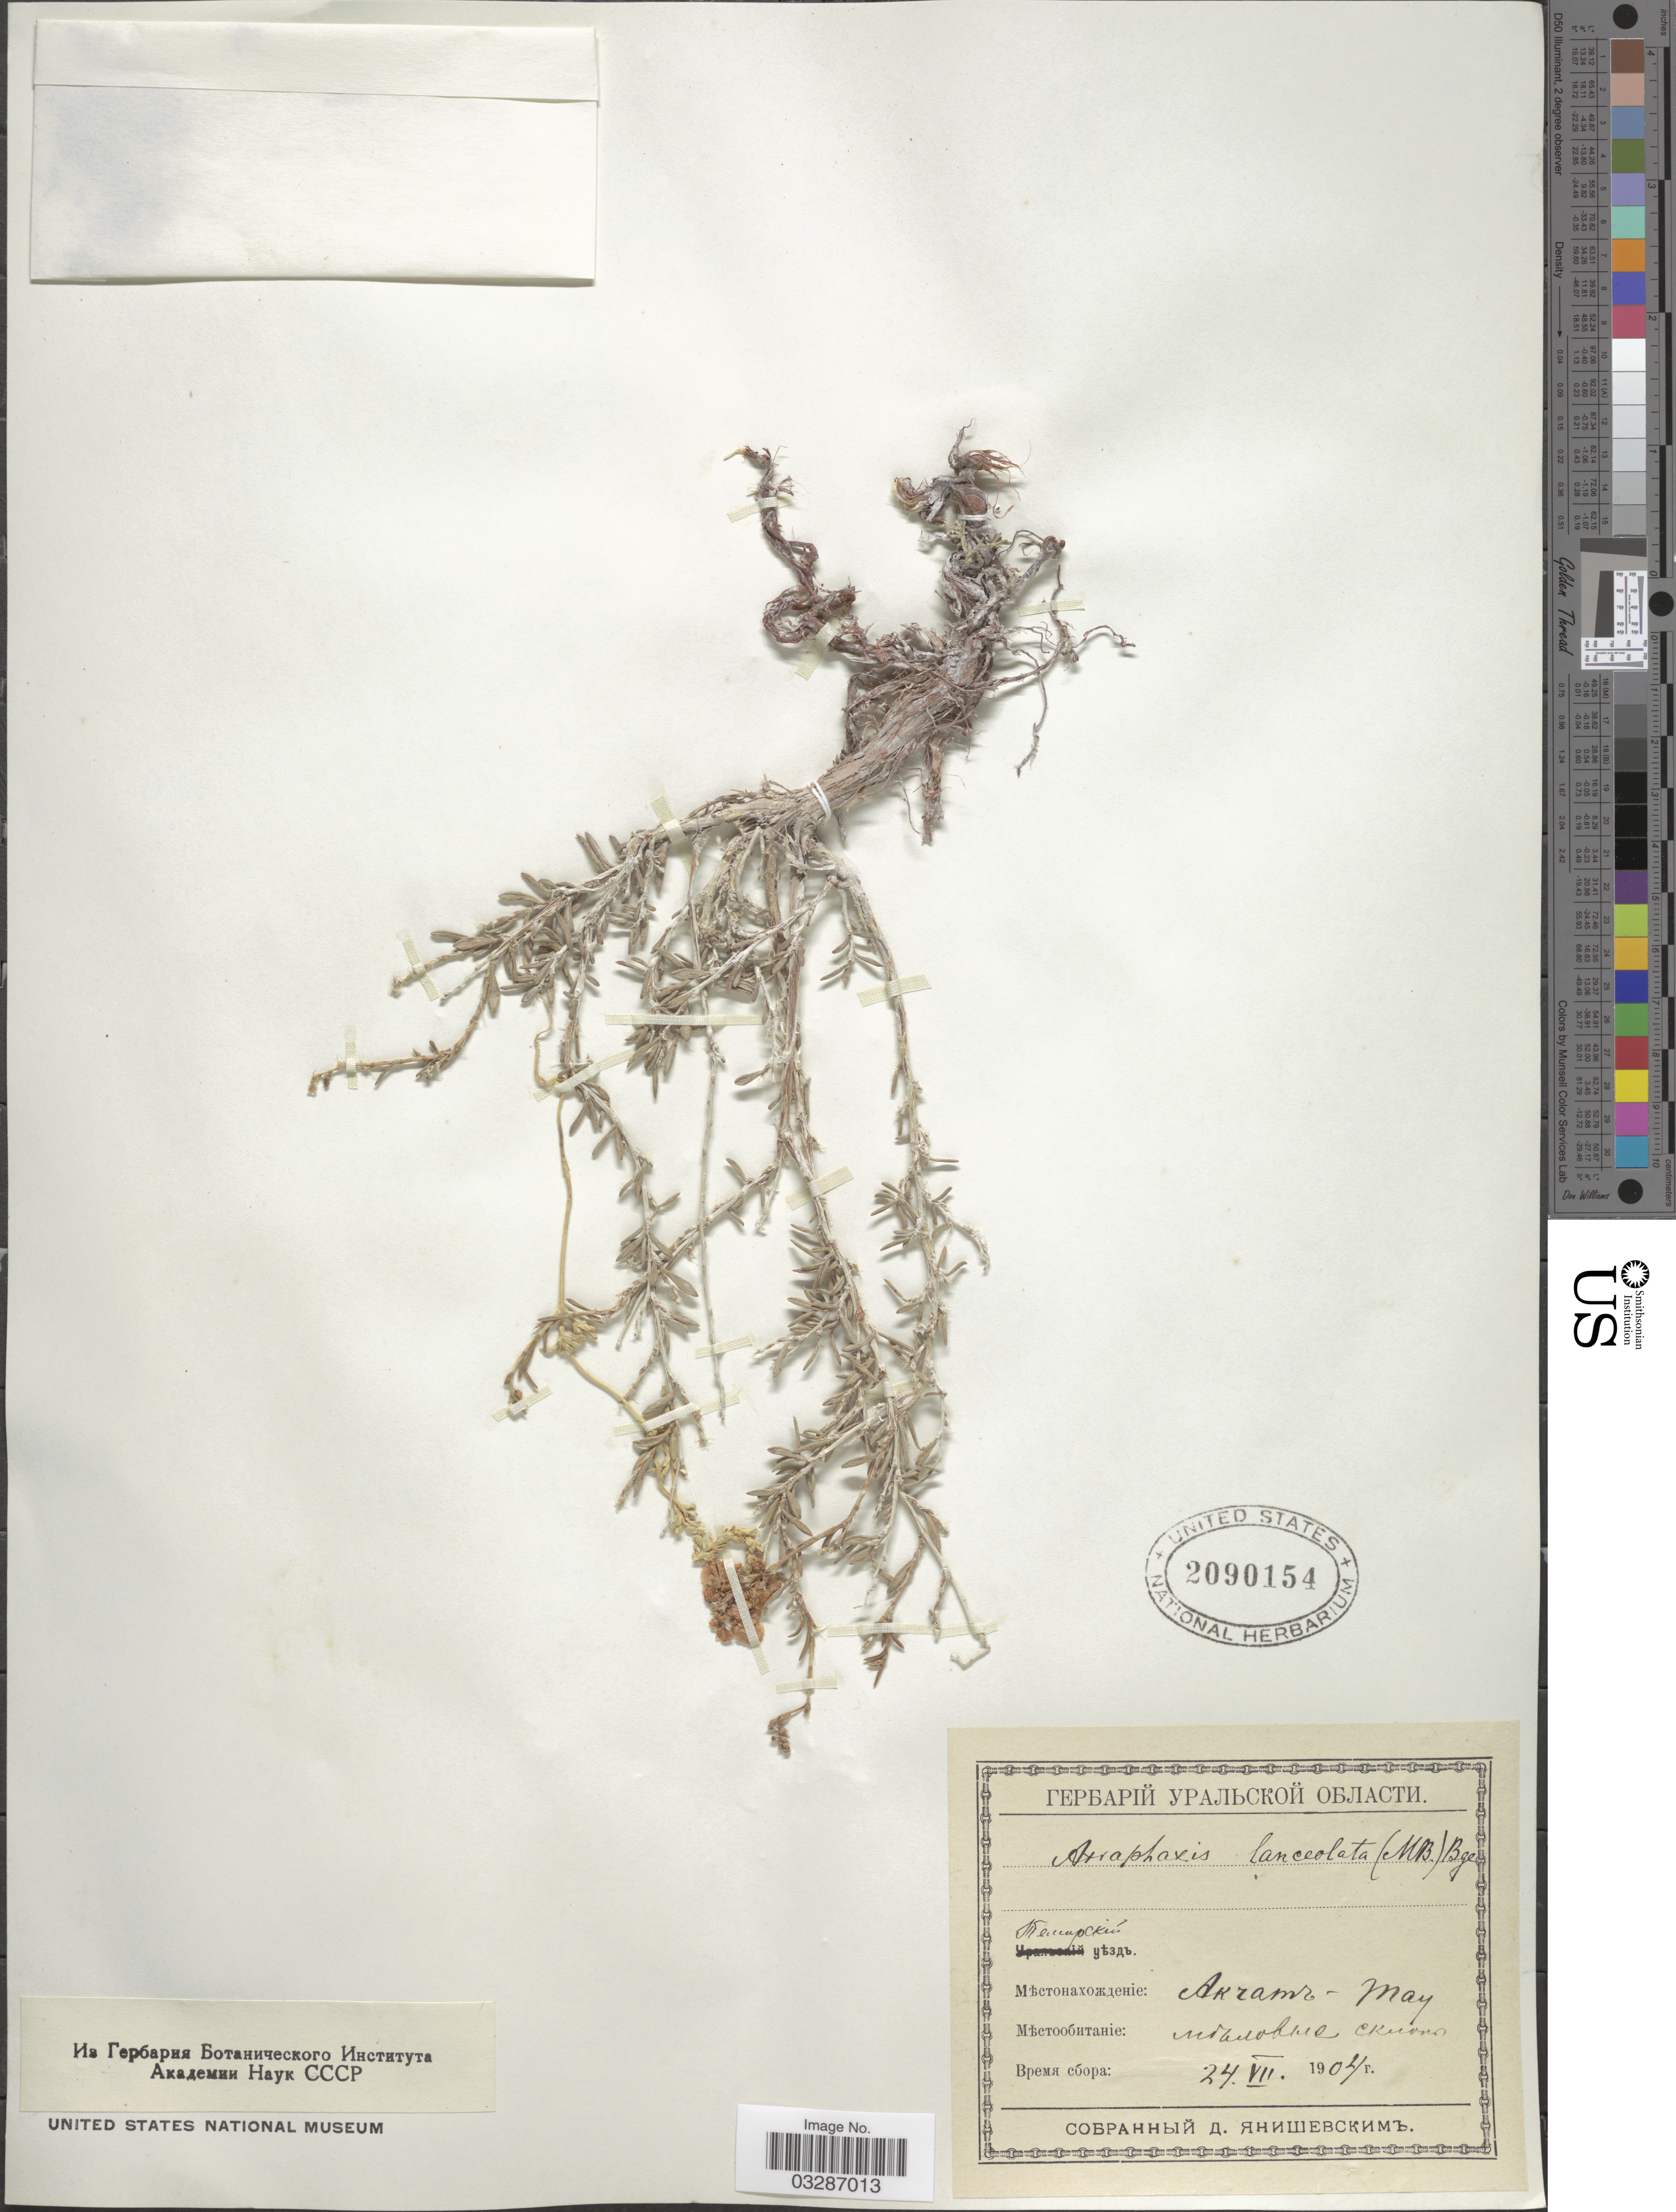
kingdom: Plantae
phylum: Tracheophyta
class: Magnoliopsida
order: Caryophyllales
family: Polygonaceae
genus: Atraphaxis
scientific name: Atraphaxis frutescens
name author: (L.) K. Koch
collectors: D. Yanishevskiy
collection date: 1904-07-24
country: Kazakhstan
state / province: Qaraghandy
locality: Akchatau.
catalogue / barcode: US 2090154